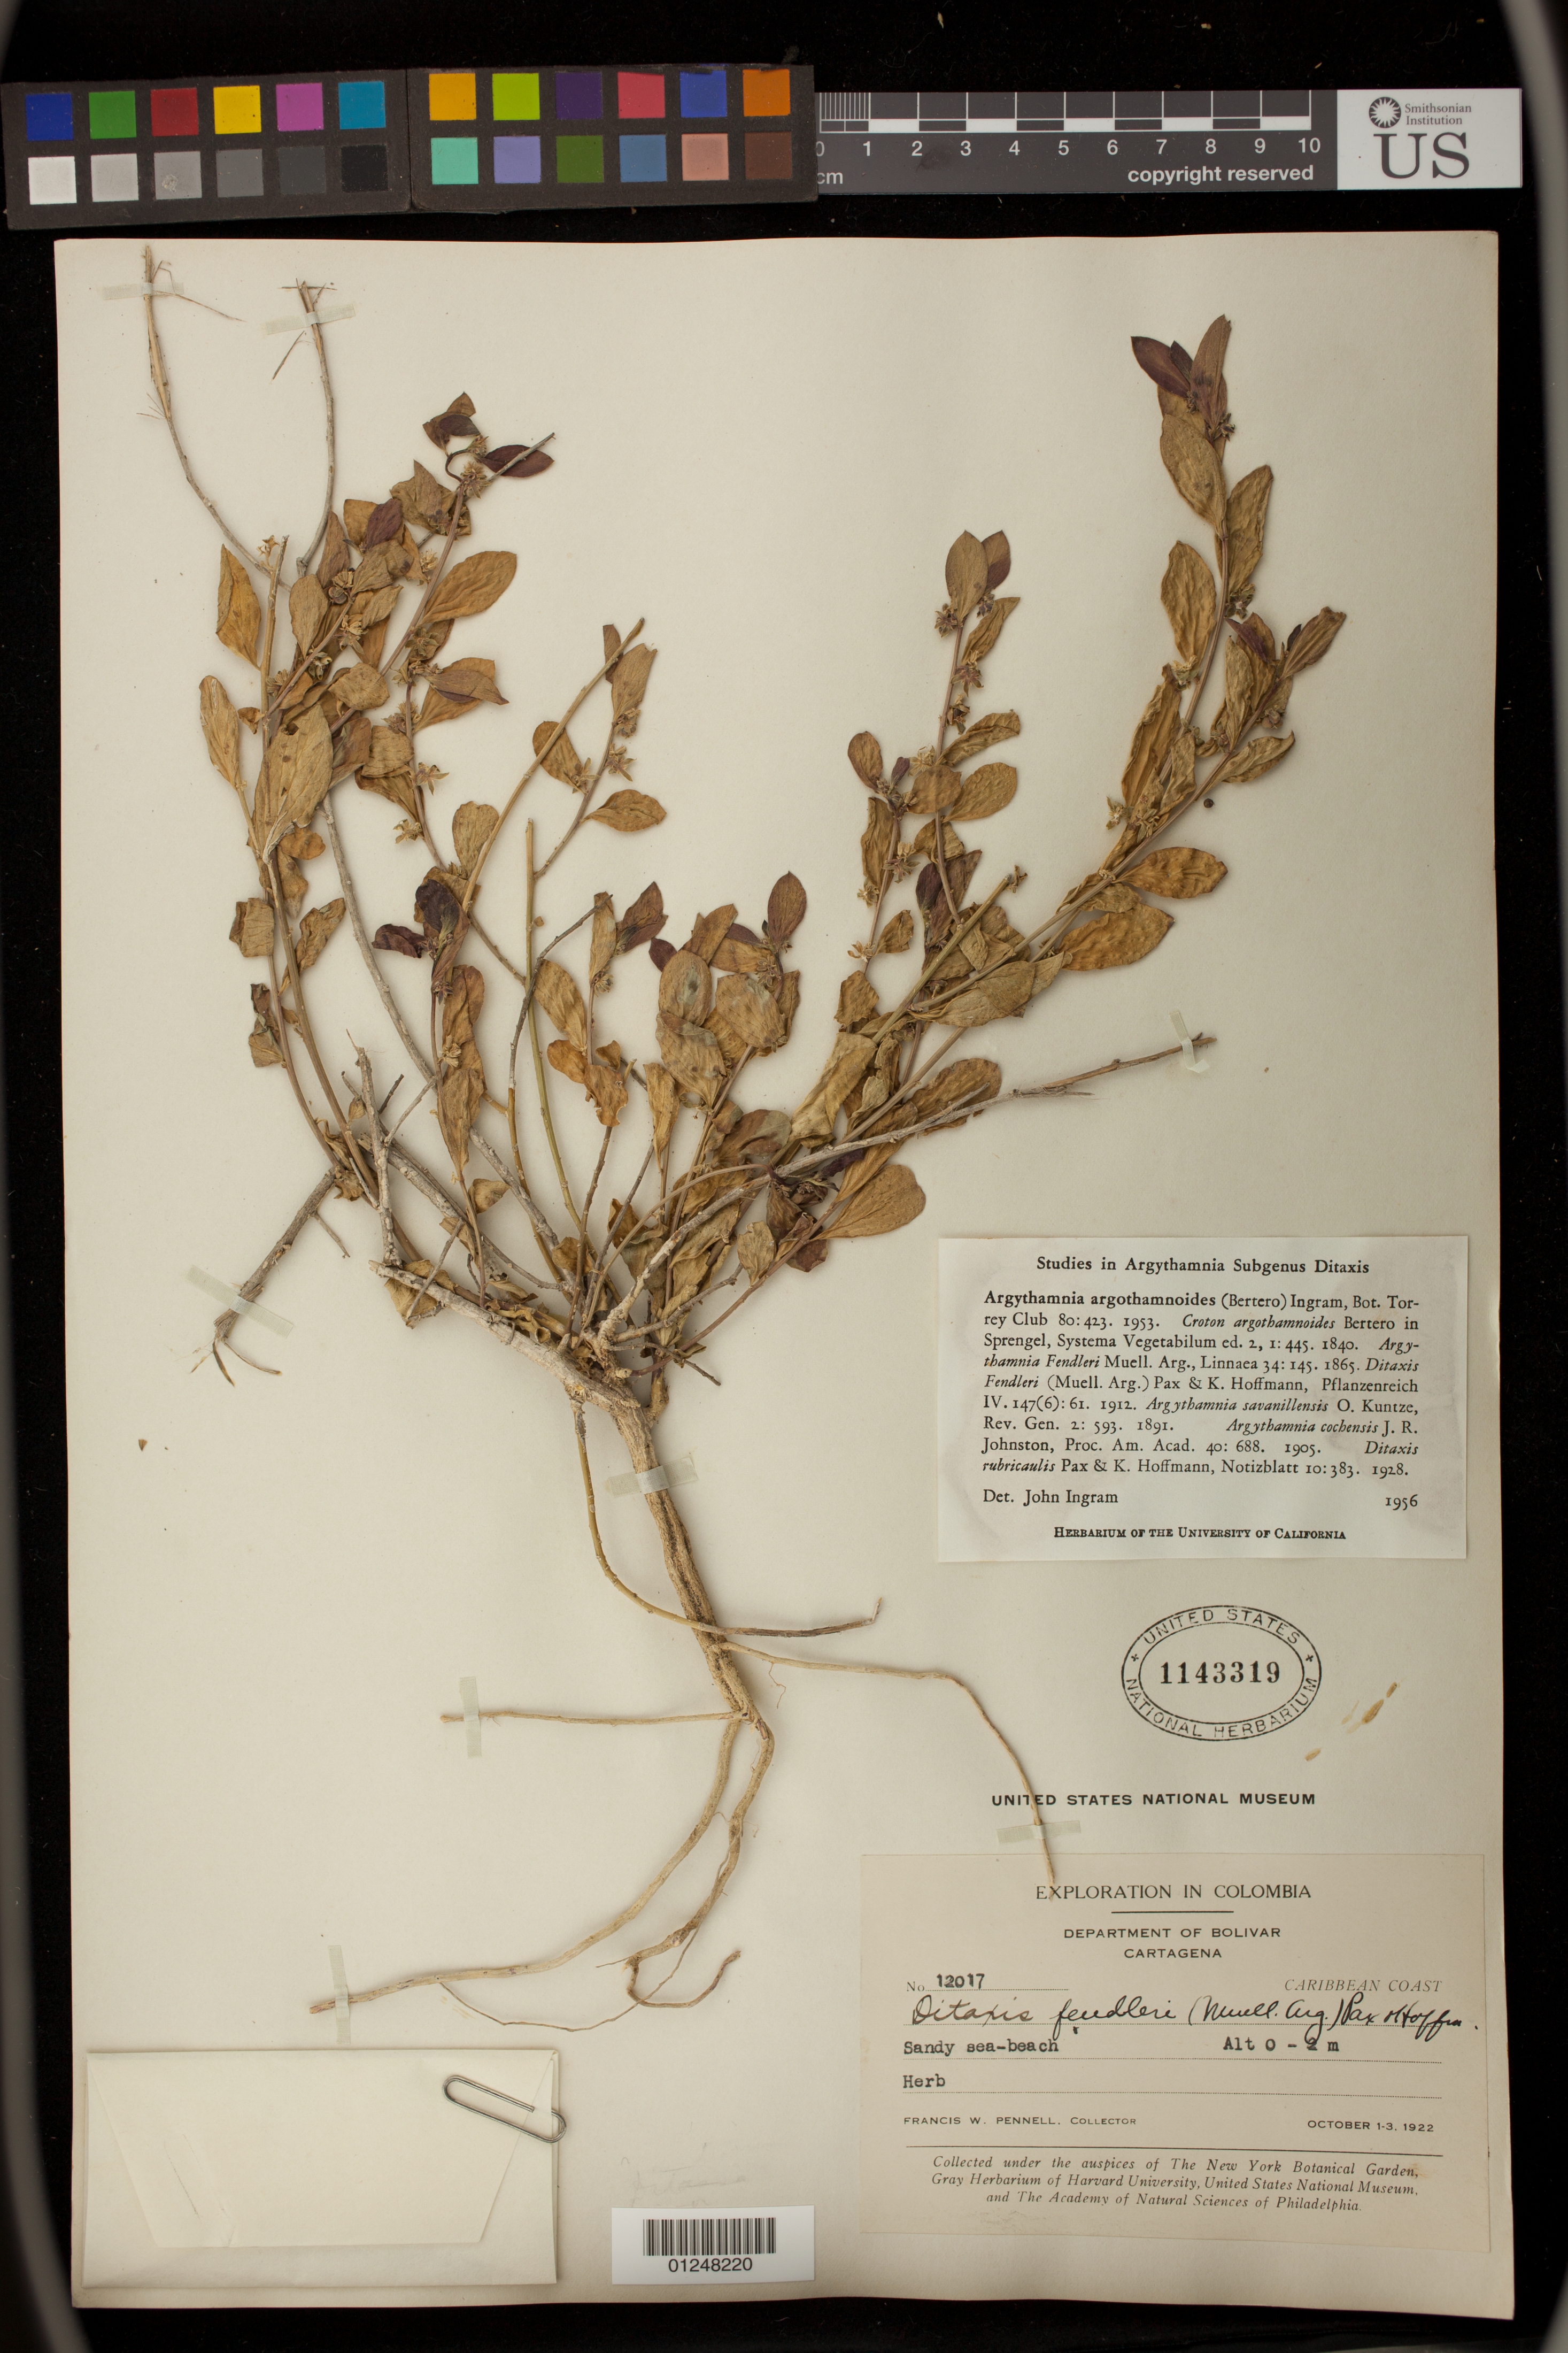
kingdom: Plantae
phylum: Tracheophyta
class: Magnoliopsida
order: Malpighiales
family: Euphorbiaceae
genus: Argythamnia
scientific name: Argythamnia argothamnoides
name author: (Bertero & Spreng.) J.W. Ingram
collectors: F. W. Pennell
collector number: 12017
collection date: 1922-10-01/1922-10-03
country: Colombia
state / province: Bolivar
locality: Cartagena. Sandy sea-beach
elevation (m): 0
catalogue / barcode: US 1143319